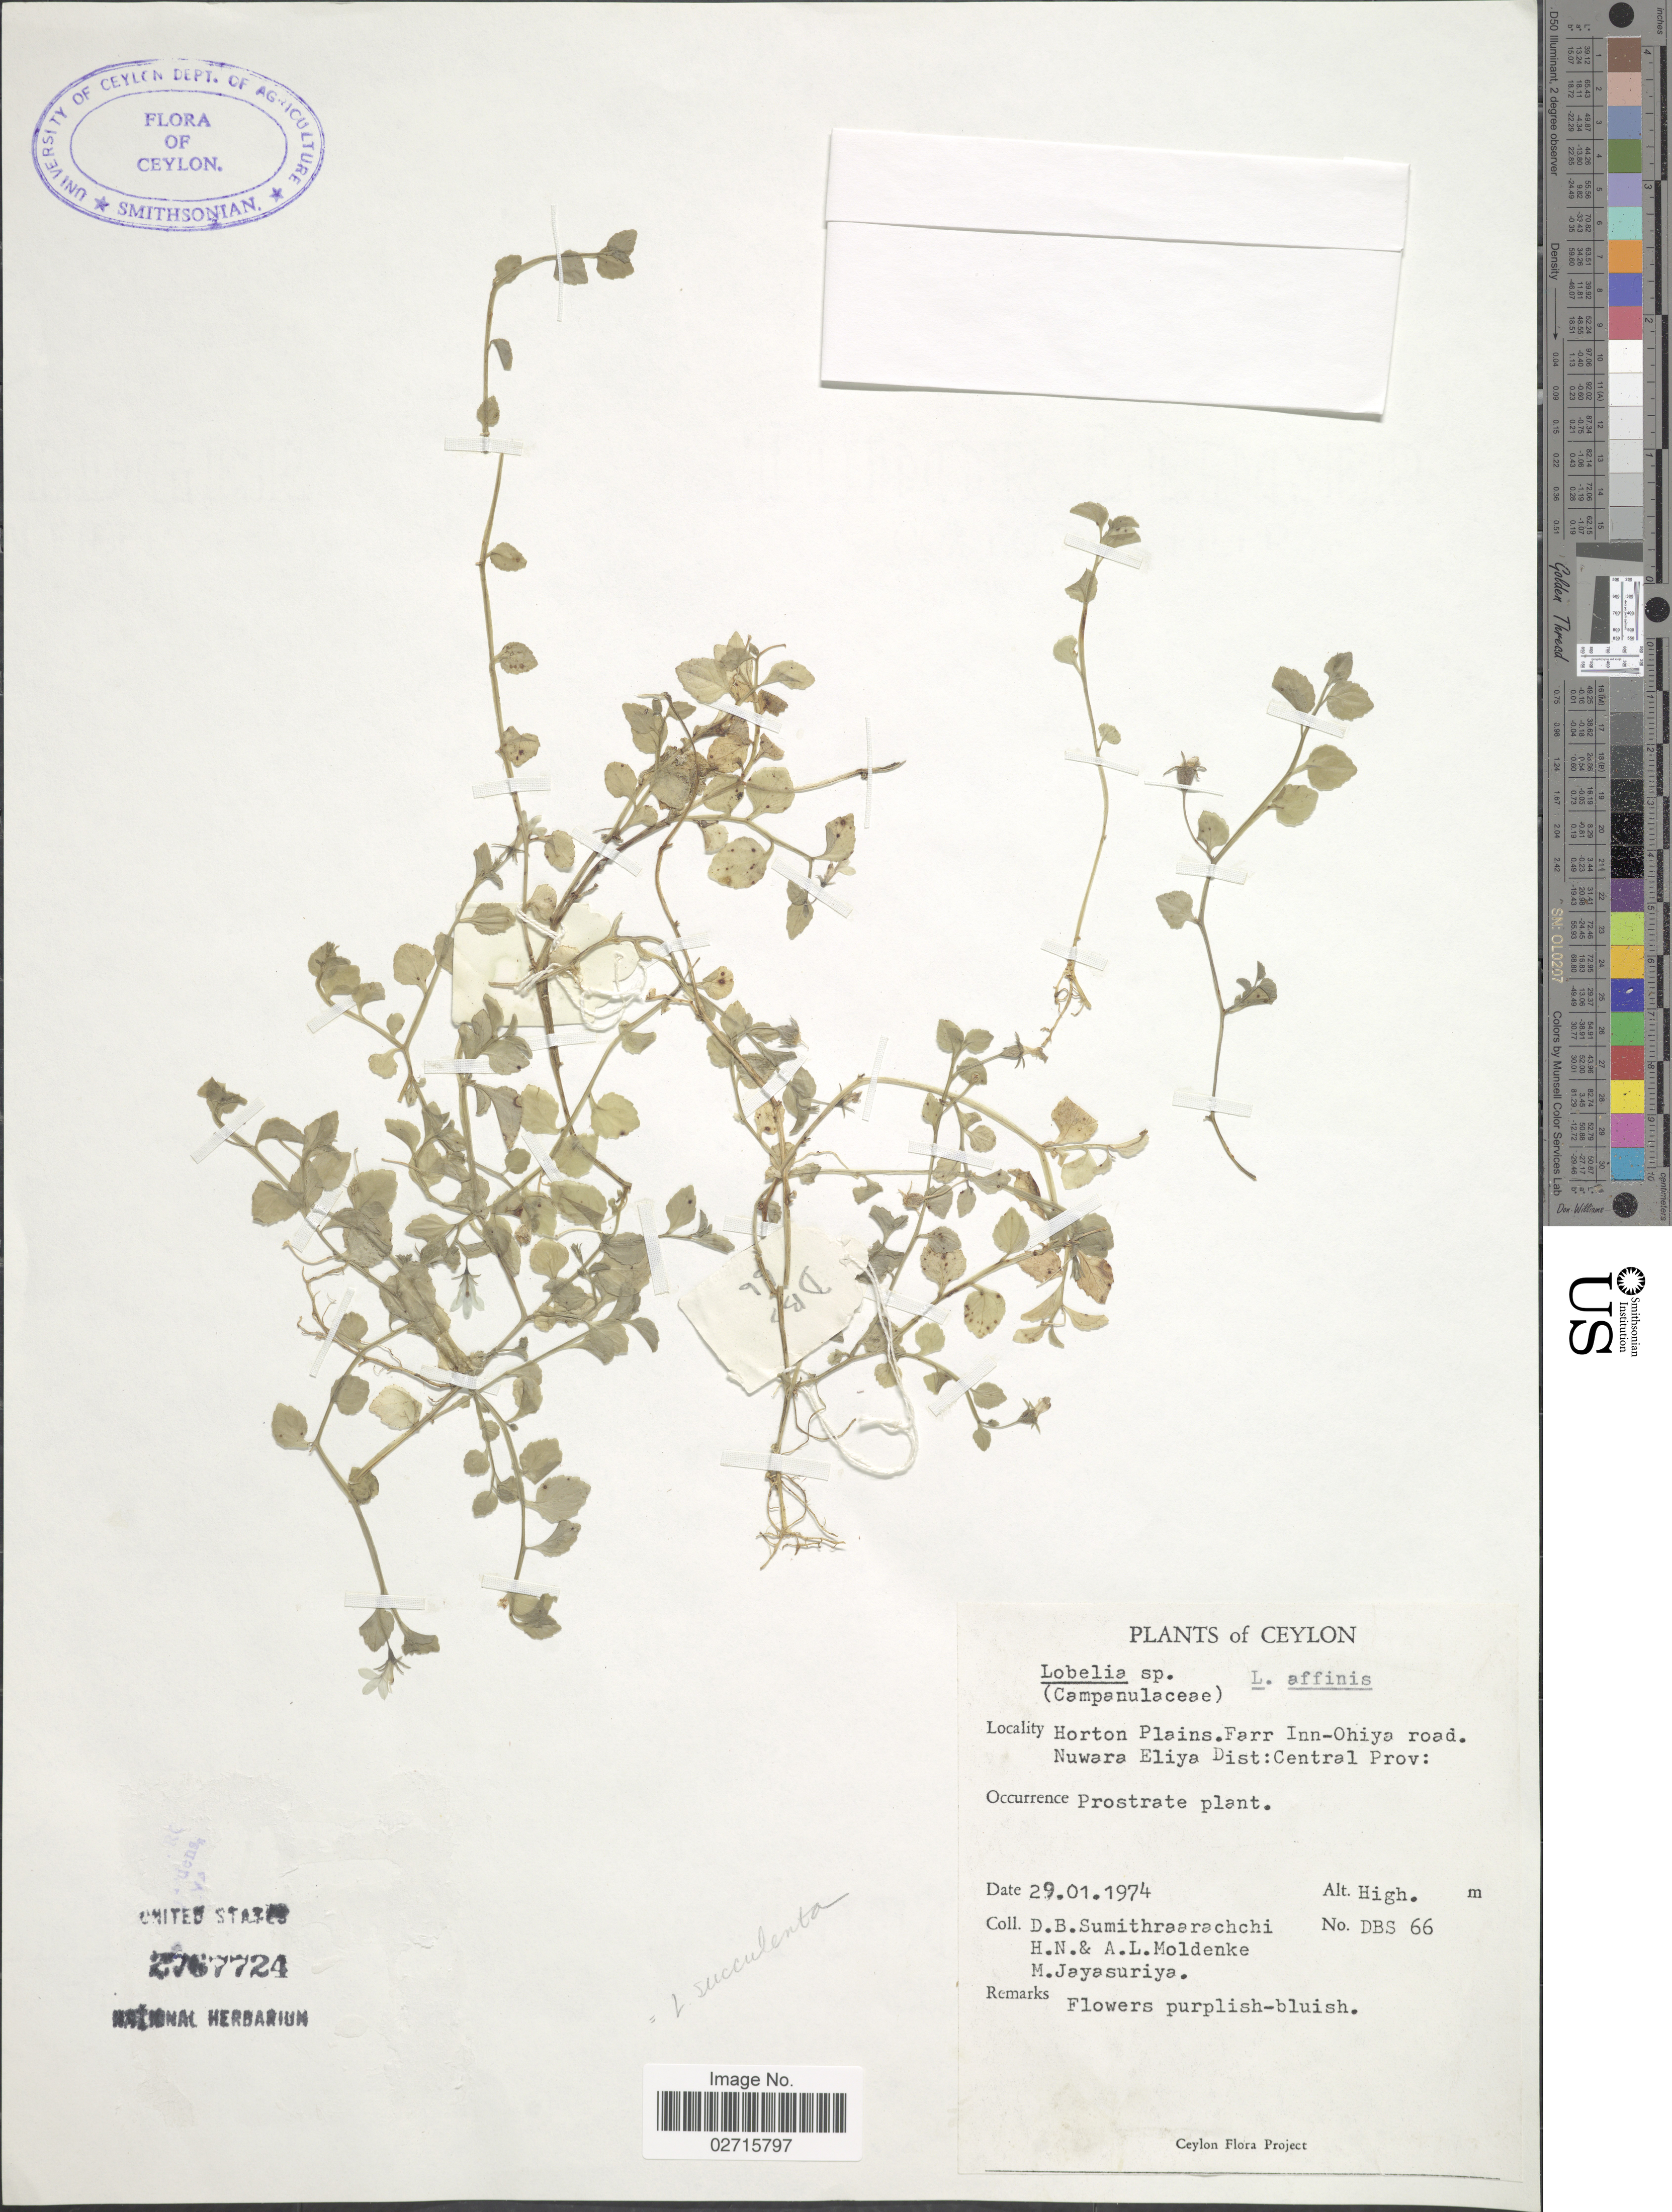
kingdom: Plantae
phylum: Tracheophyta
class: Magnoliopsida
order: Asterales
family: Campanulaceae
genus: Lobelia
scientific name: Lobelia succulenta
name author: Blume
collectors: D. B. Sumithraarachchi, H. N. Moldenke, A. L. Moldenke & M. Jayasuriya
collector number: DBS 66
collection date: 1974-01-29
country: Sri Lanka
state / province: Central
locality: Ceylon. Horton Plains. Farr Inn- Ohiya road. Nuwara Eliya Dist: Central Prov.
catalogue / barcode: US 2767724